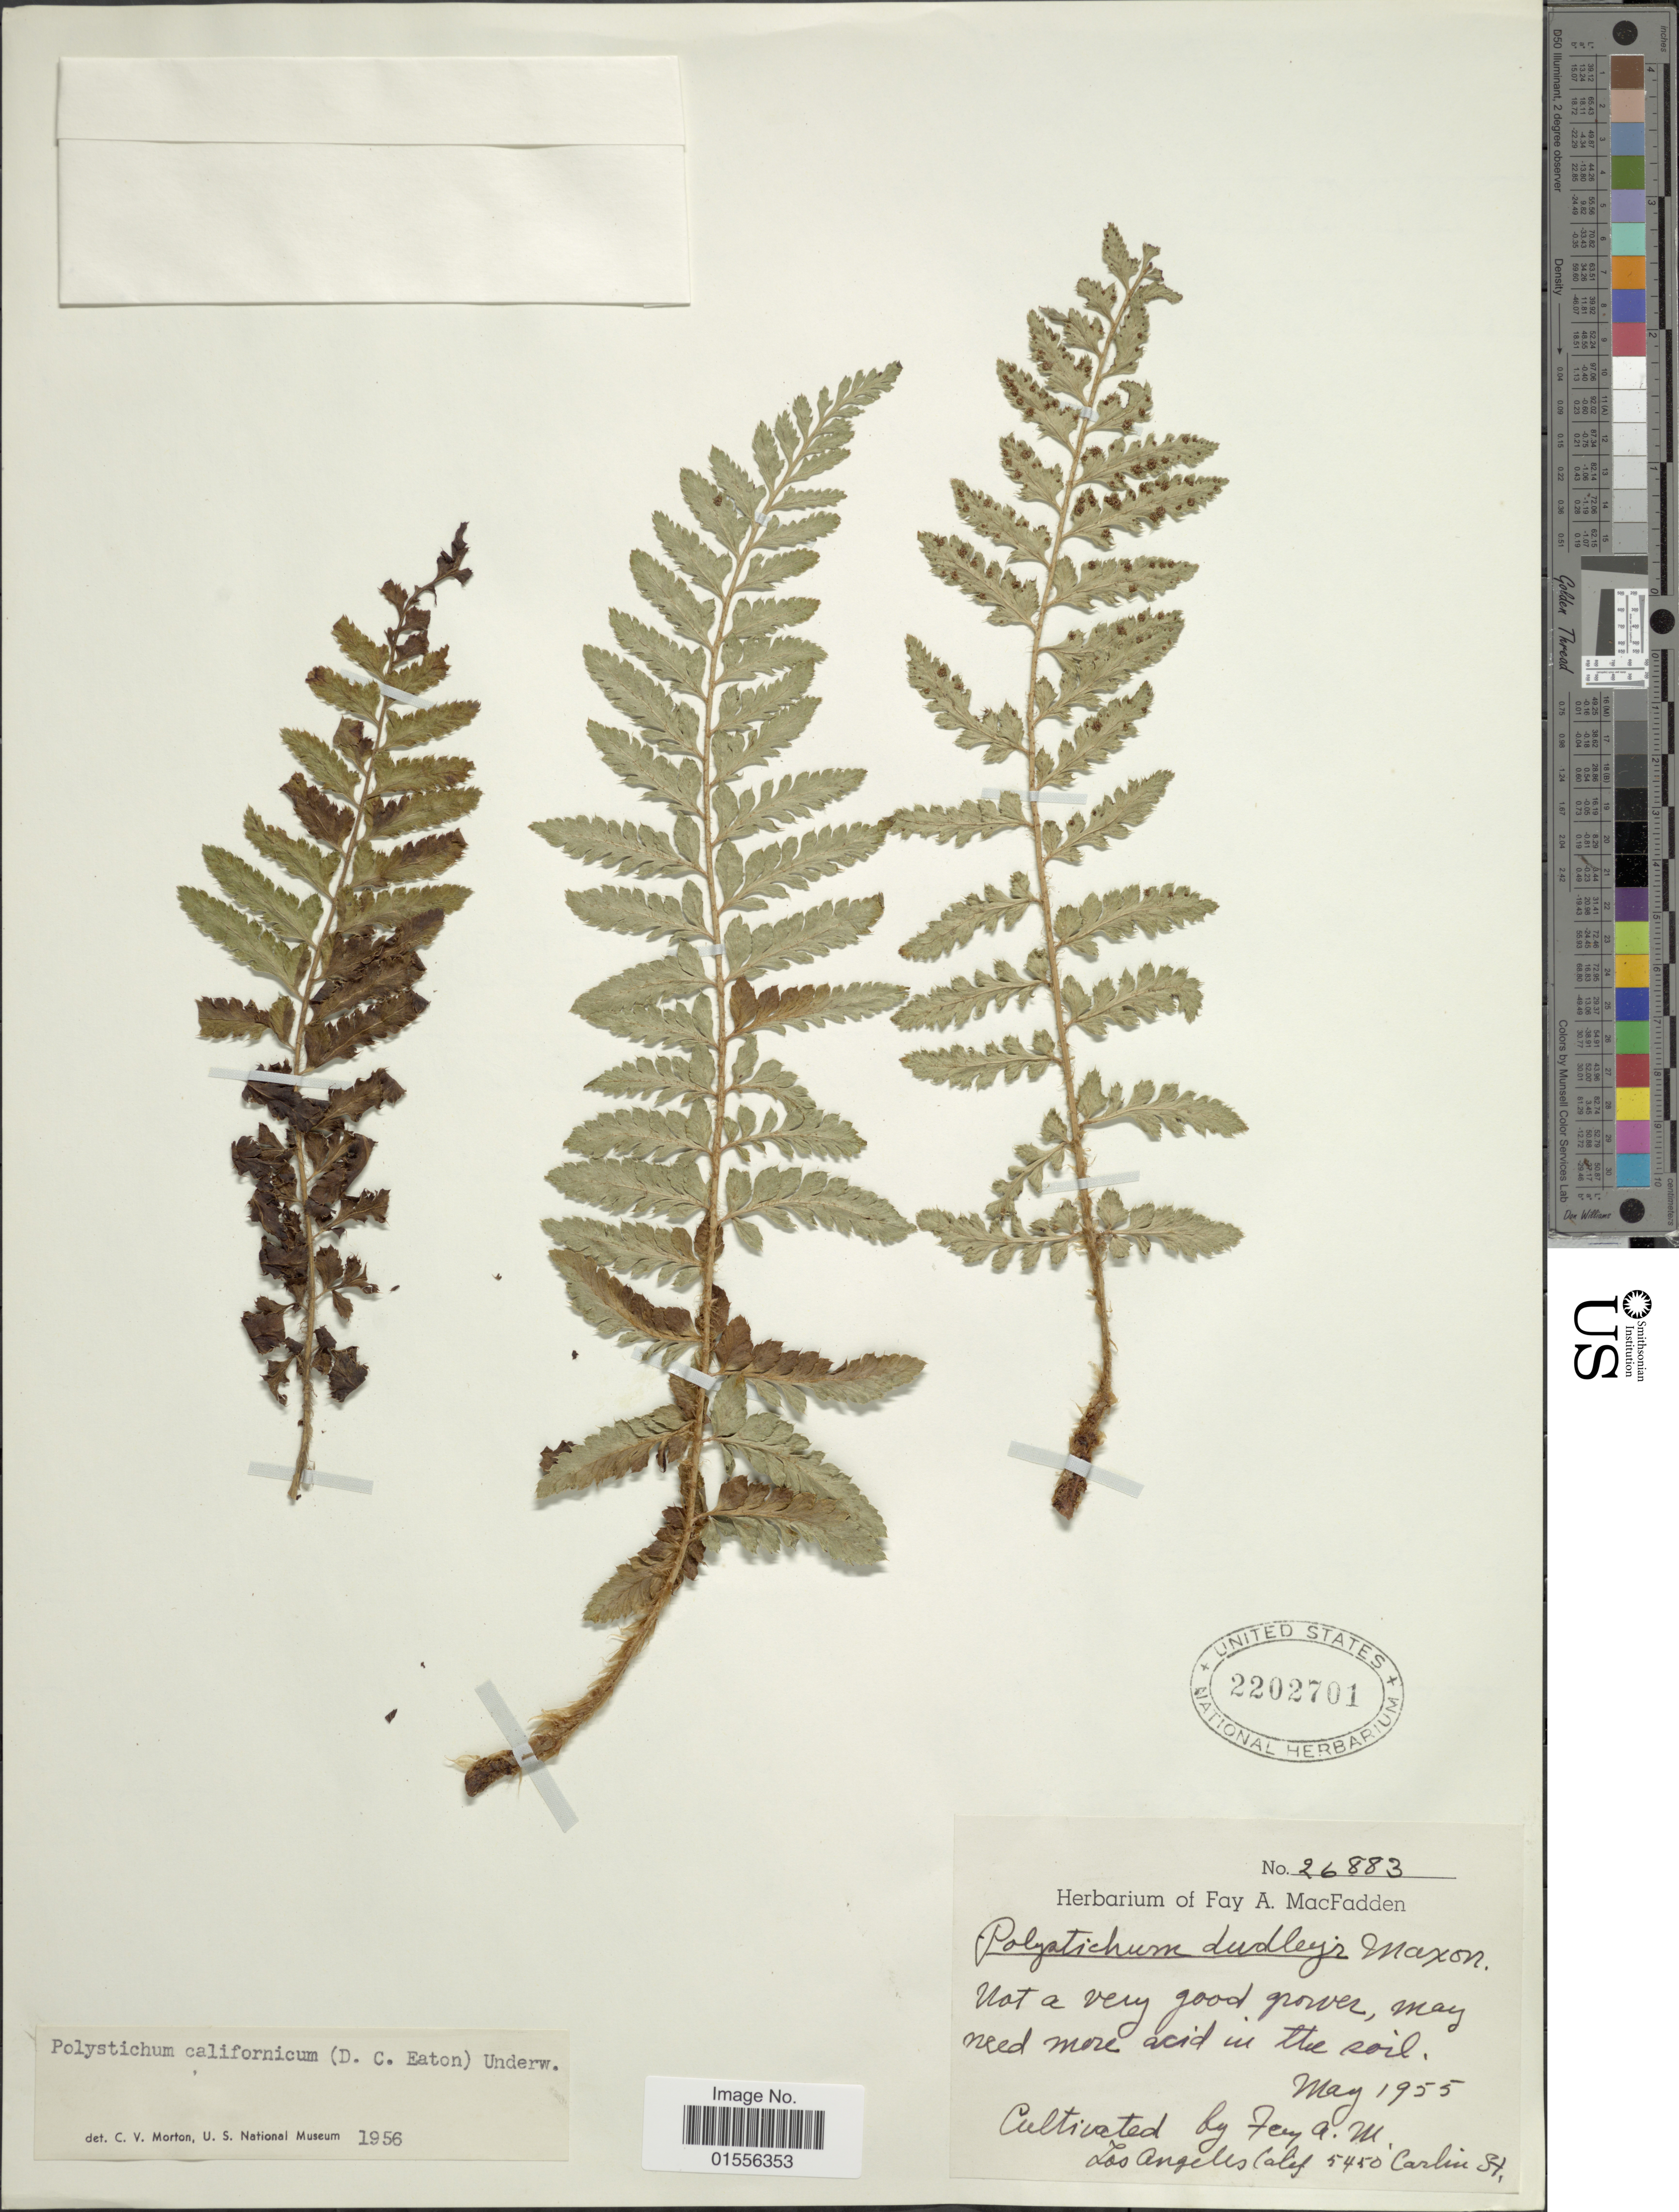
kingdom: Plantae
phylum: Tracheophyta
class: Polypodiopsida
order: Polypodiales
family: Dryopteridaceae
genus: Polystichum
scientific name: Polystichum californicum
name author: (D.C. Eaton) Diels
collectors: F. MacFadden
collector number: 26883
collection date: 1955-05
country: United States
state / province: California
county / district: Los Angeles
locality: Los Angeles Calif, 5450 Carlin St.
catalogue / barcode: US 2202701